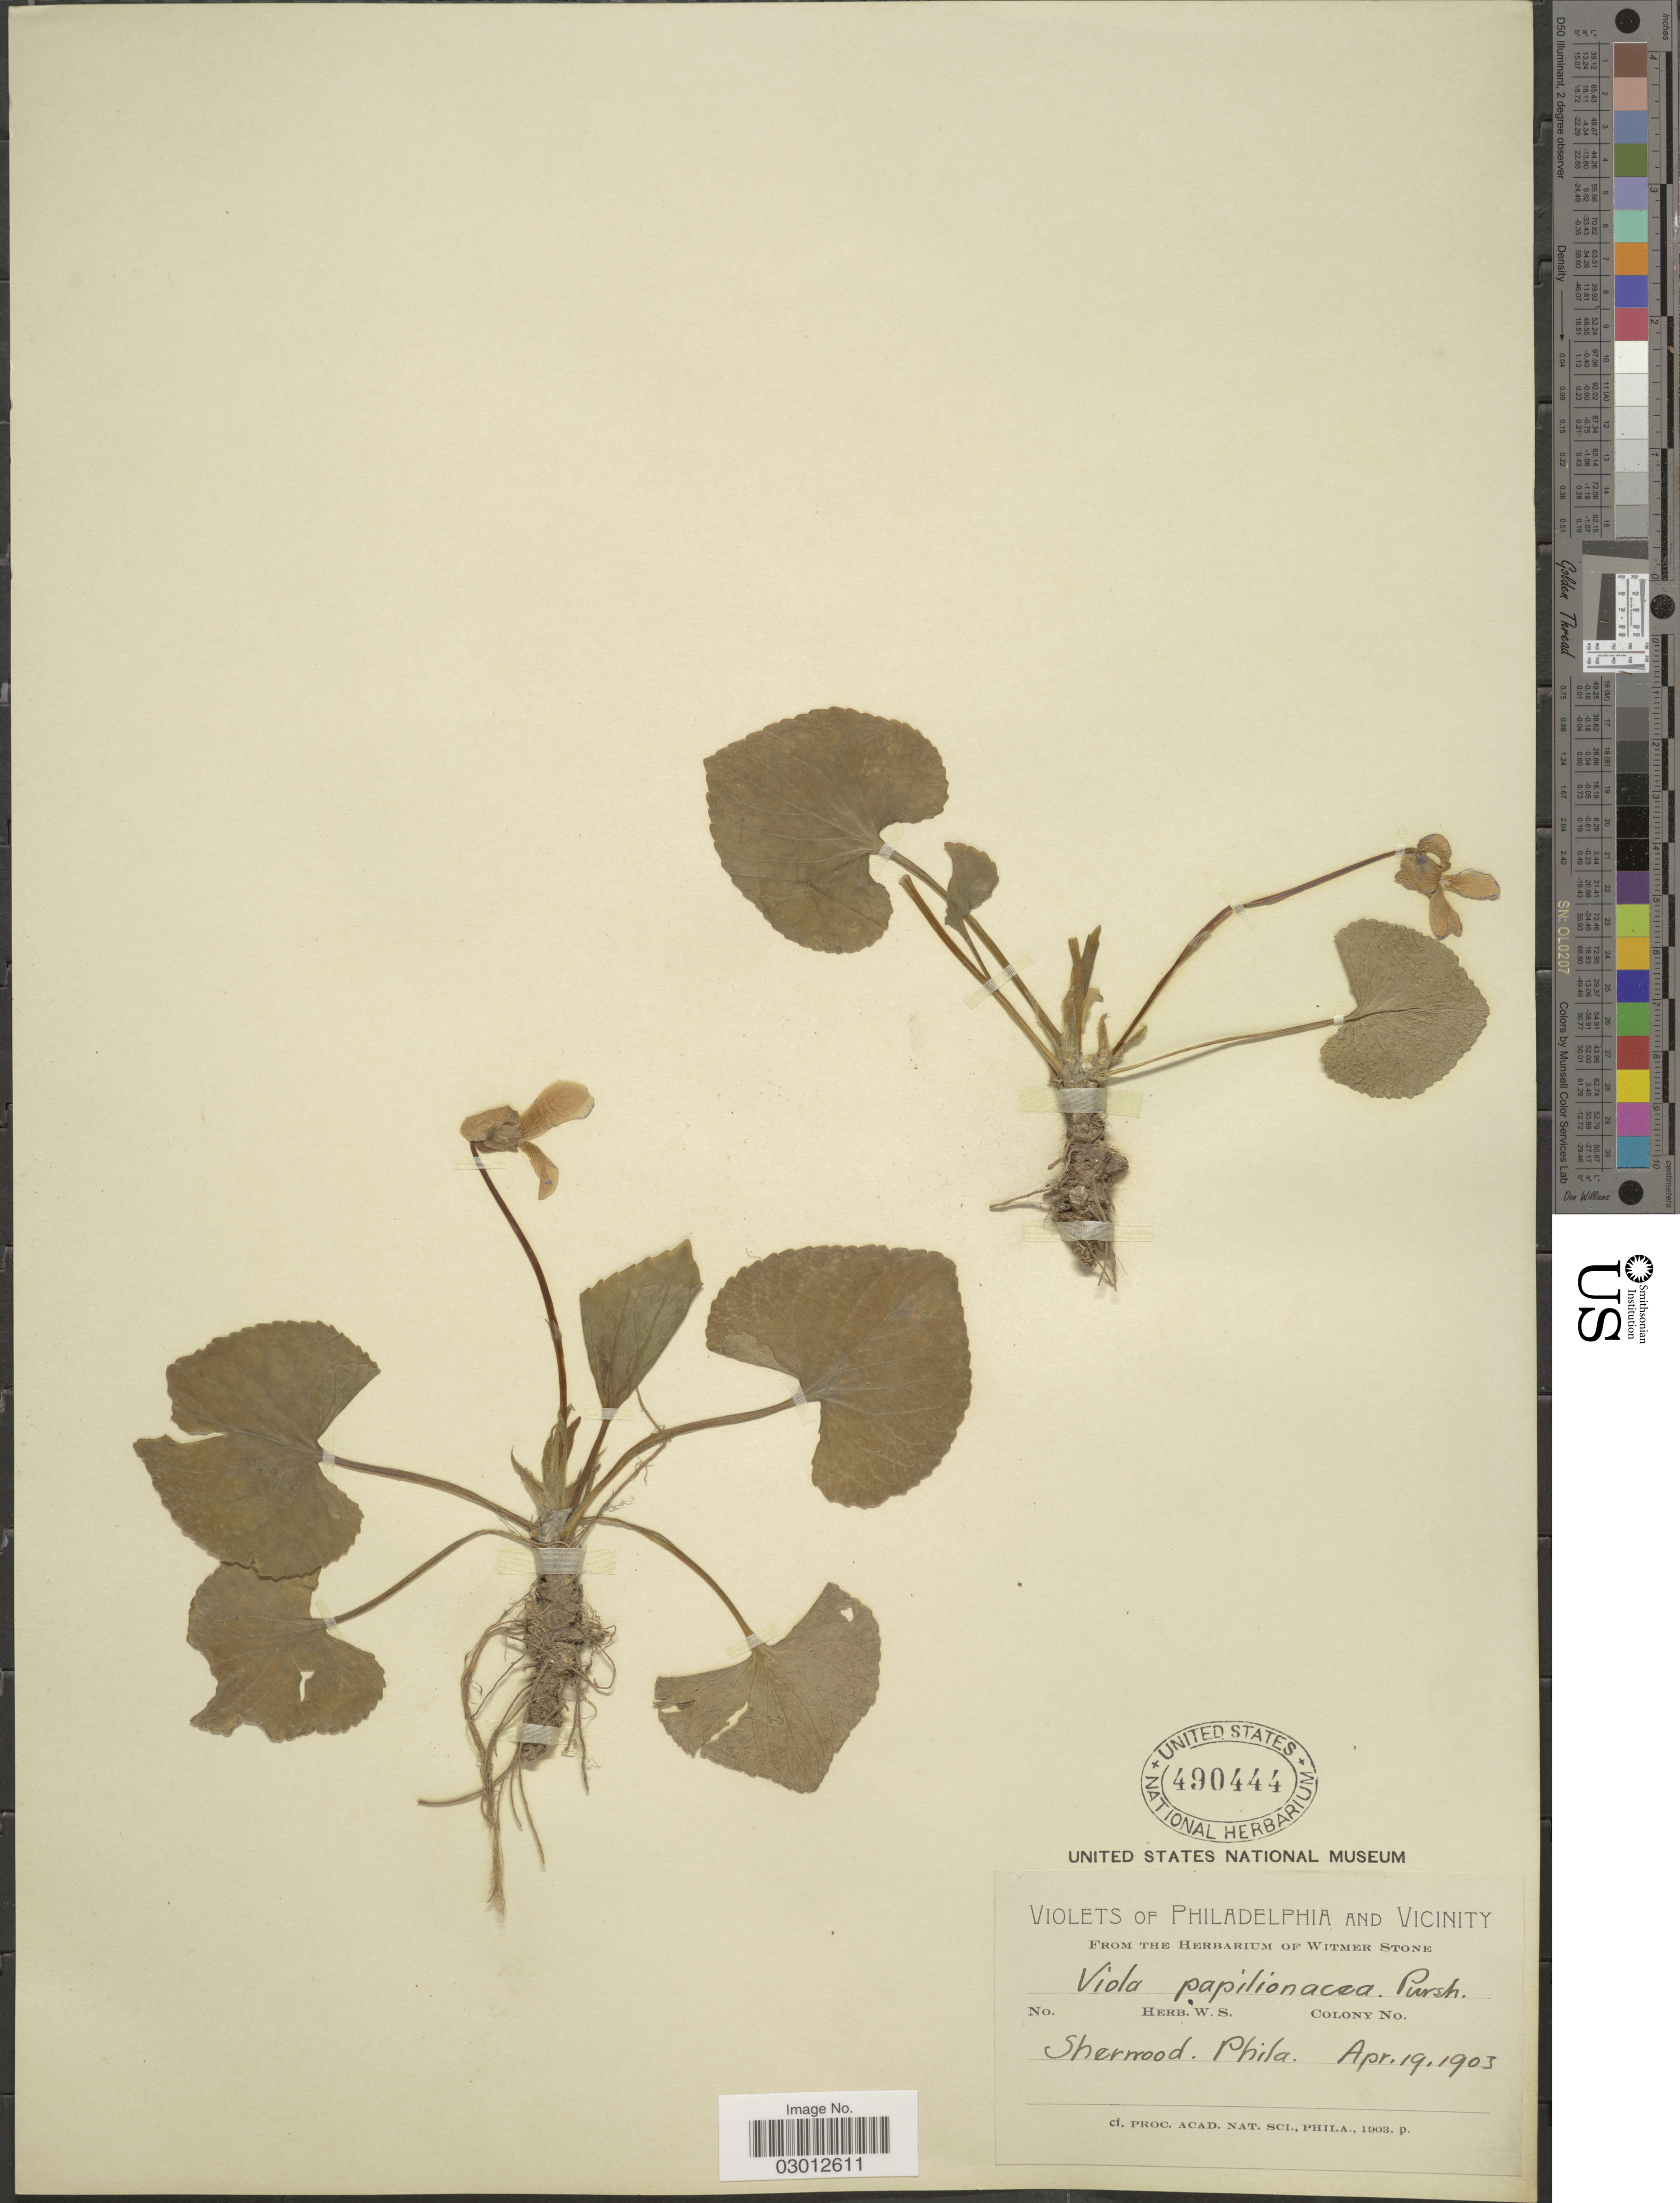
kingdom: Plantae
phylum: Tracheophyta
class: Magnoliopsida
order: Malpighiales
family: Violaceae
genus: Viola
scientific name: Viola papilionacea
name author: Pursh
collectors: Ex herb Witmer Stone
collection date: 1903-04-19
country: United States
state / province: Pennsylvania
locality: Philadelphia And Vicinity, Sherwood. Phila.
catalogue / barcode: US 490444